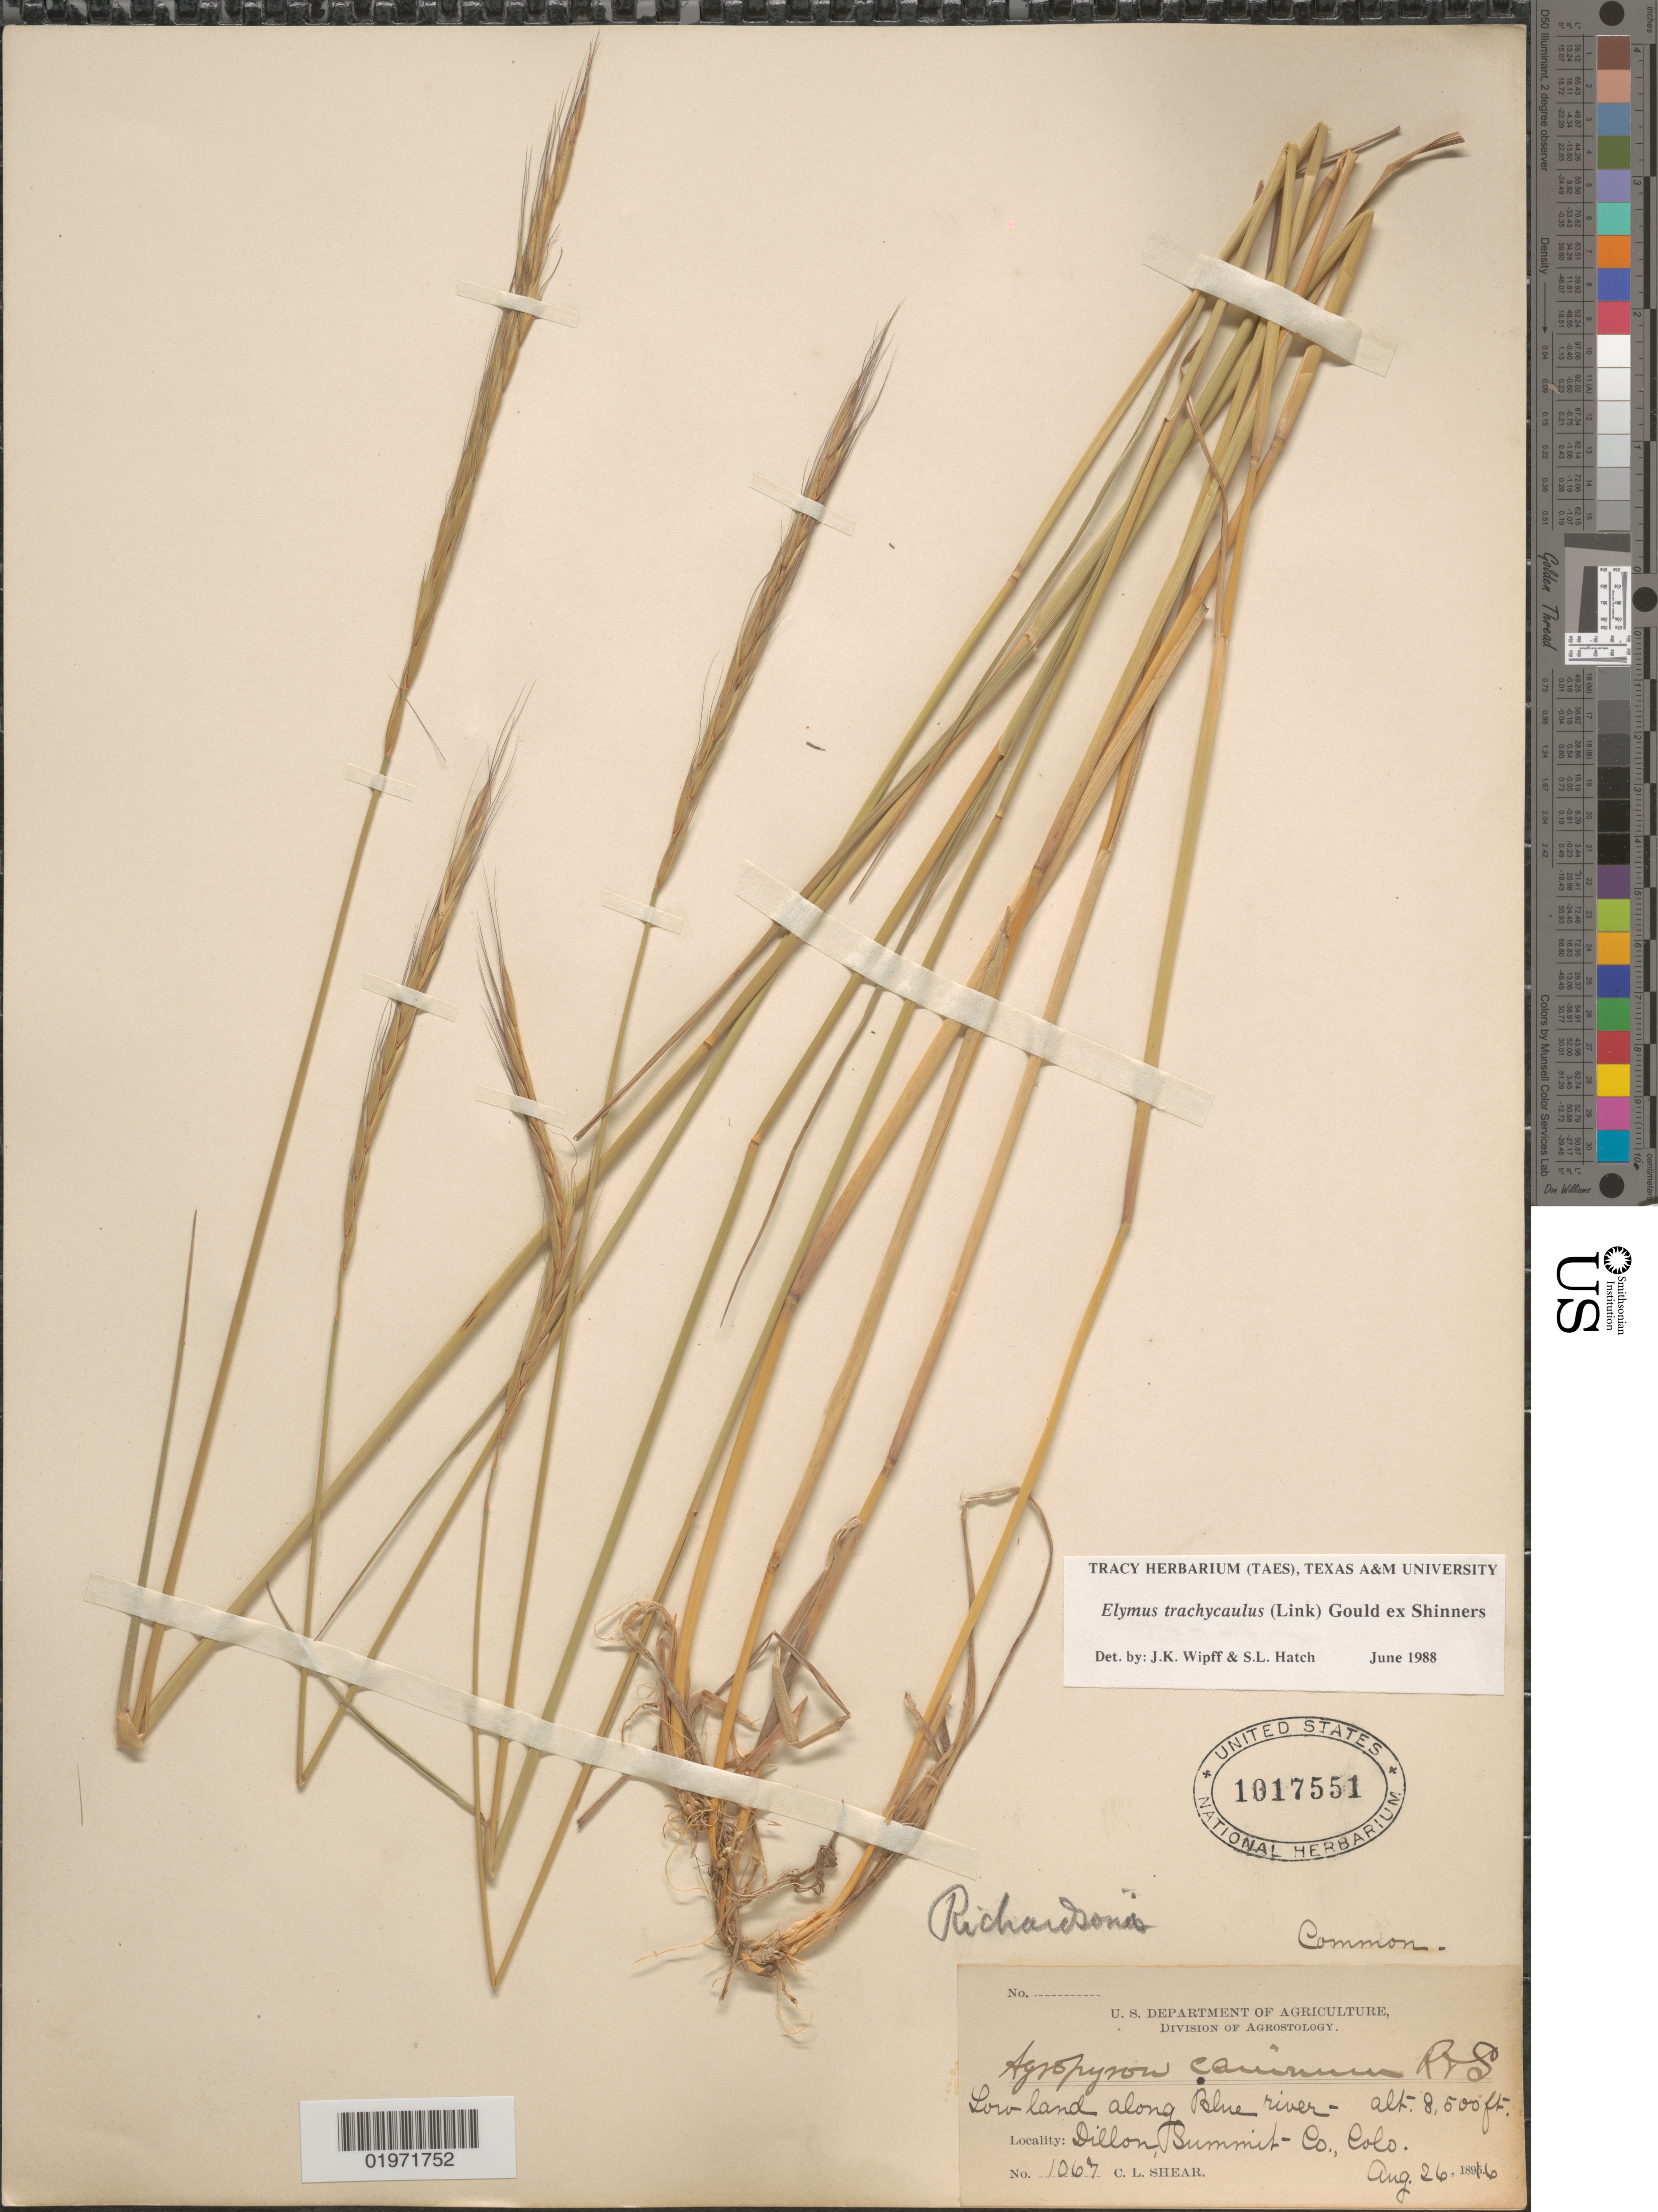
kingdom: Plantae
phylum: Tracheophyta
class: Liliopsida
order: Poales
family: Poaceae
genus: Elymus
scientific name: Elymus trachycaulus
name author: (Link) Gould ex Shinners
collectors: C. L. Shear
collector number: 1067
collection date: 1896-08-26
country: United States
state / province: Colorado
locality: Low land along Blue river. Dillon, Summit Co.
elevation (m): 2591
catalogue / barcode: US 1017551